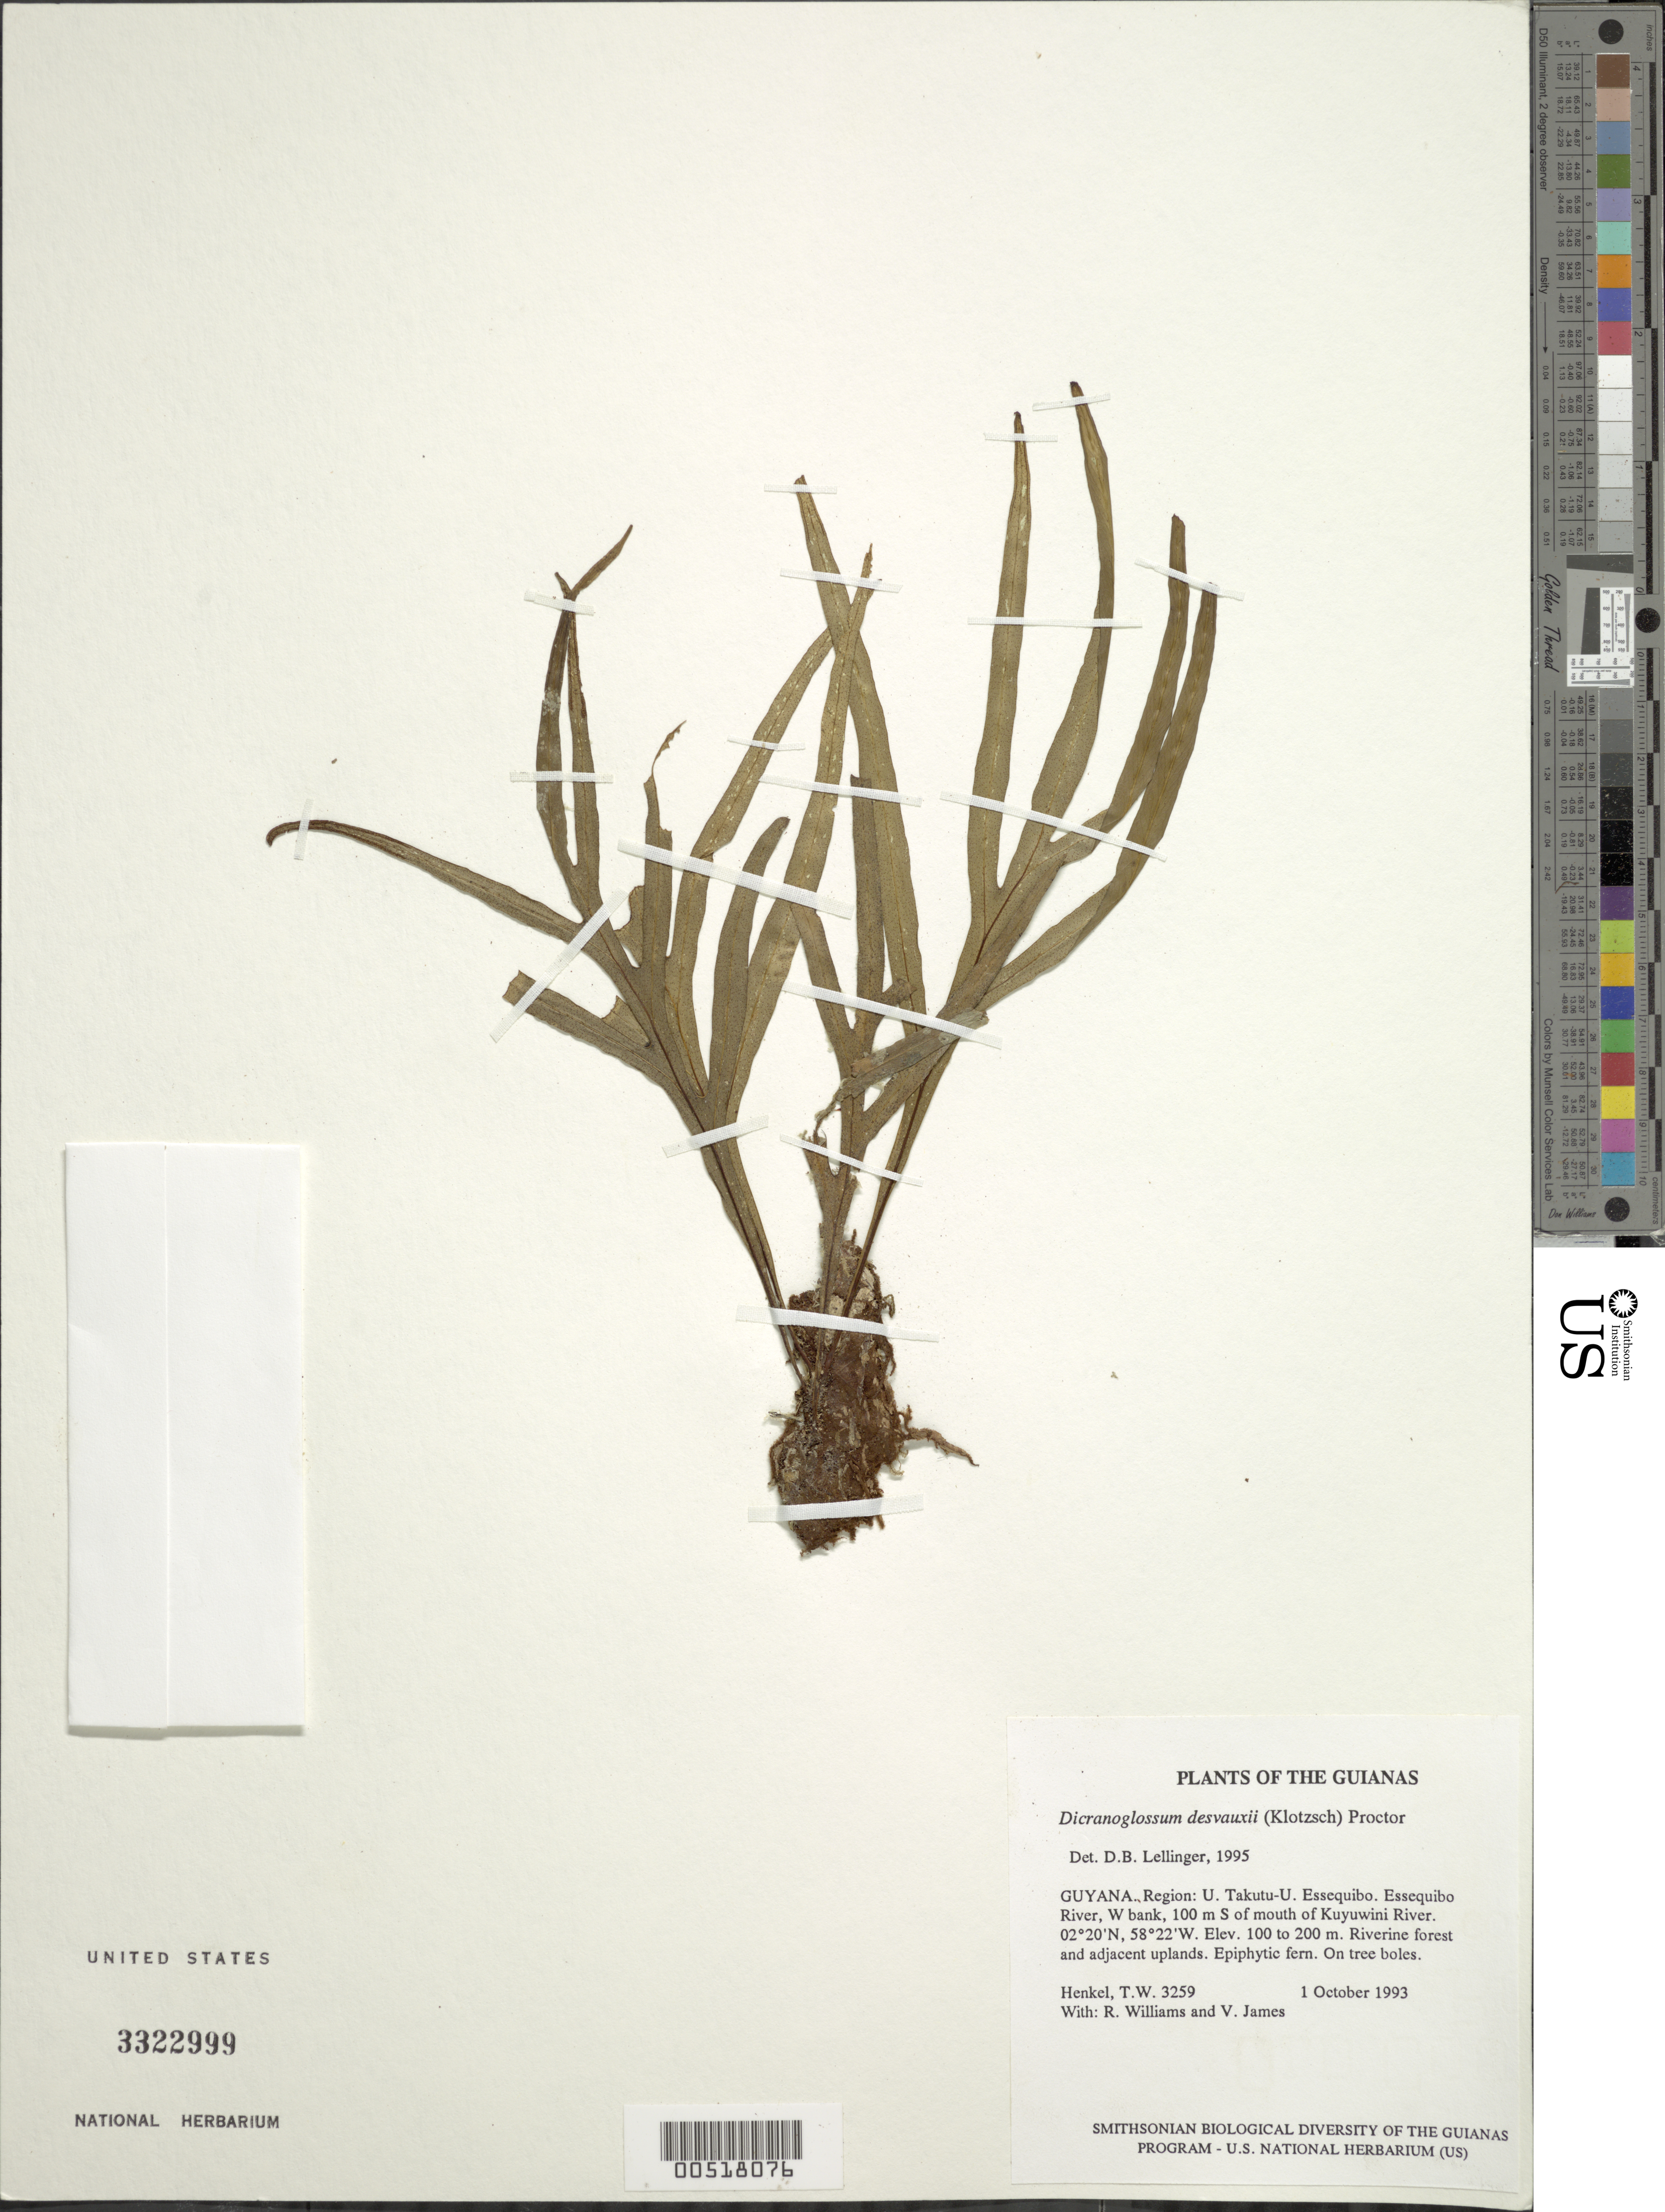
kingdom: Plantae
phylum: Tracheophyta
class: Polypodiopsida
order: Polypodiales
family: Polypodiaceae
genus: Pleopeltis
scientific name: Pleopeltis desvauxii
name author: (Klotzsch) Salino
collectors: T. Henkel, R. Williams & V. James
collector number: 3259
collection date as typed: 1 October 1993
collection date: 1993-10-01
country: Guyana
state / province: U. Takutu-U. Essequibo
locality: Essequibo River, W bank, 100 m S of mouth of Kuyuwini River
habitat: Riverine forest and adjacent uplands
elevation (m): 100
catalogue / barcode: US 3322999